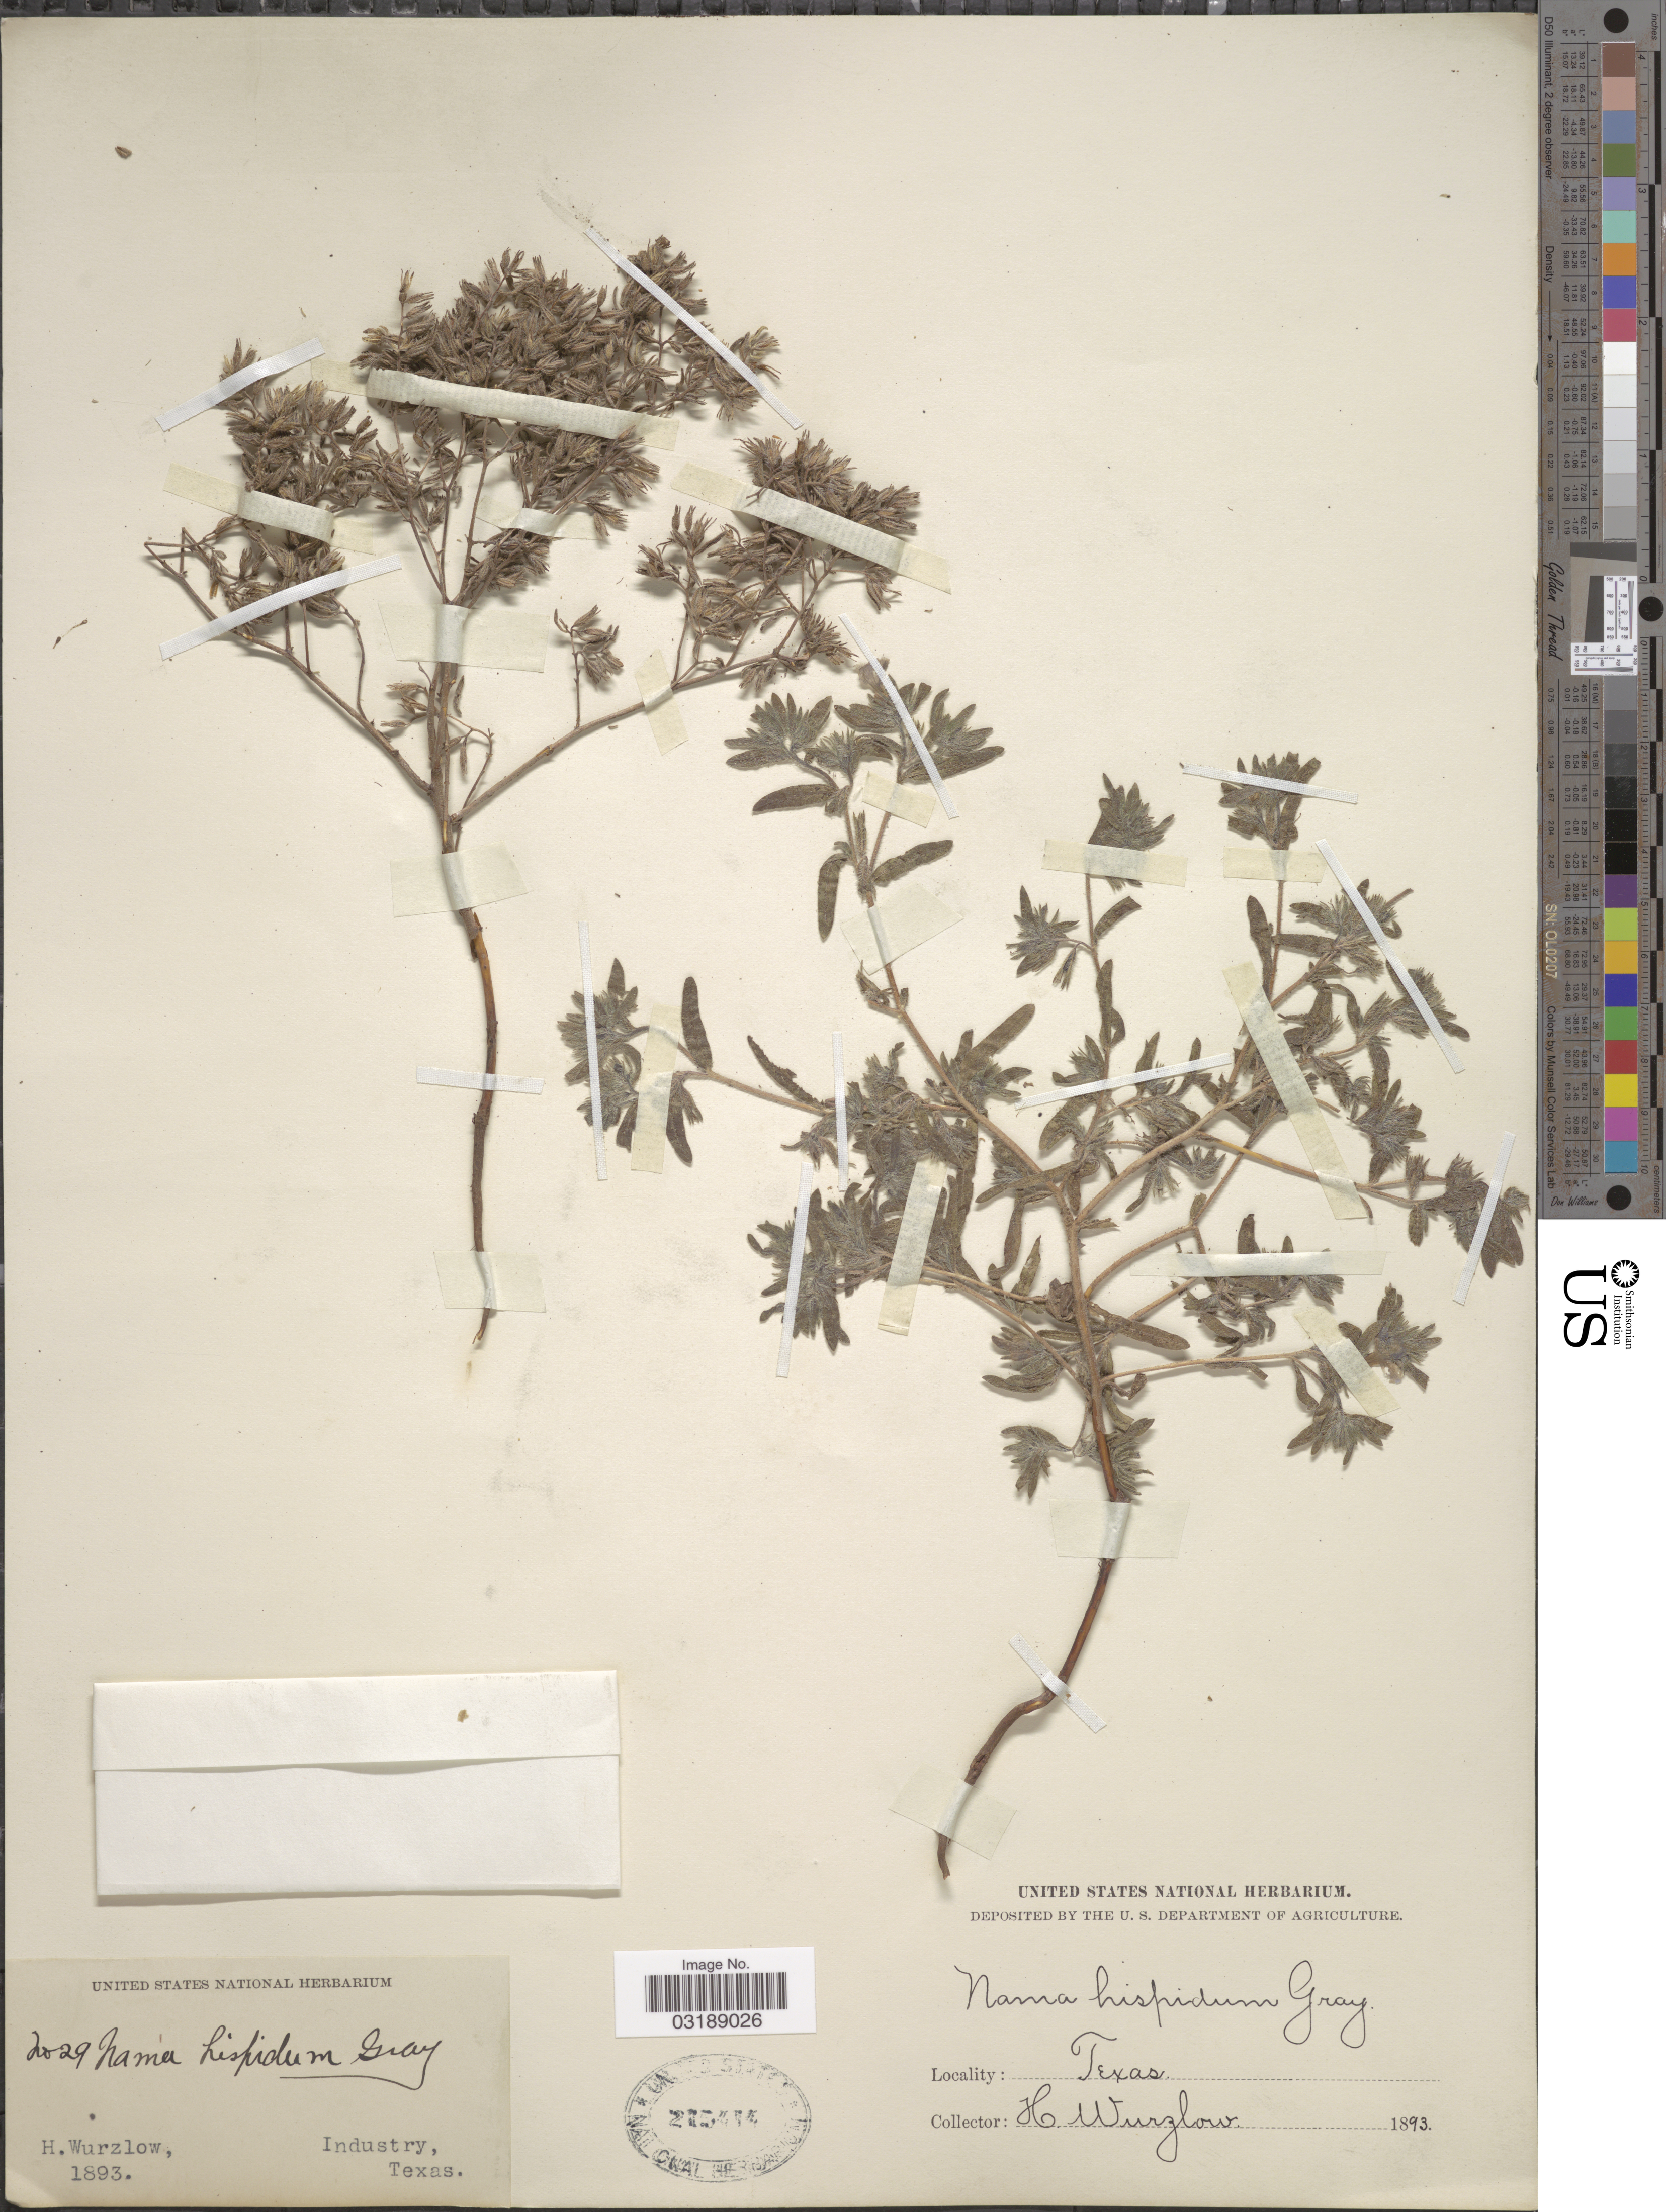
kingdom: Plantae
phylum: Tracheophyta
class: Magnoliopsida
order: Boraginales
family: Namaceae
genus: Nama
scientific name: Nama hispida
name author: A. Gray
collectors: H. Wurzlow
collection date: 1893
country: United States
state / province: Texas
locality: Industry.